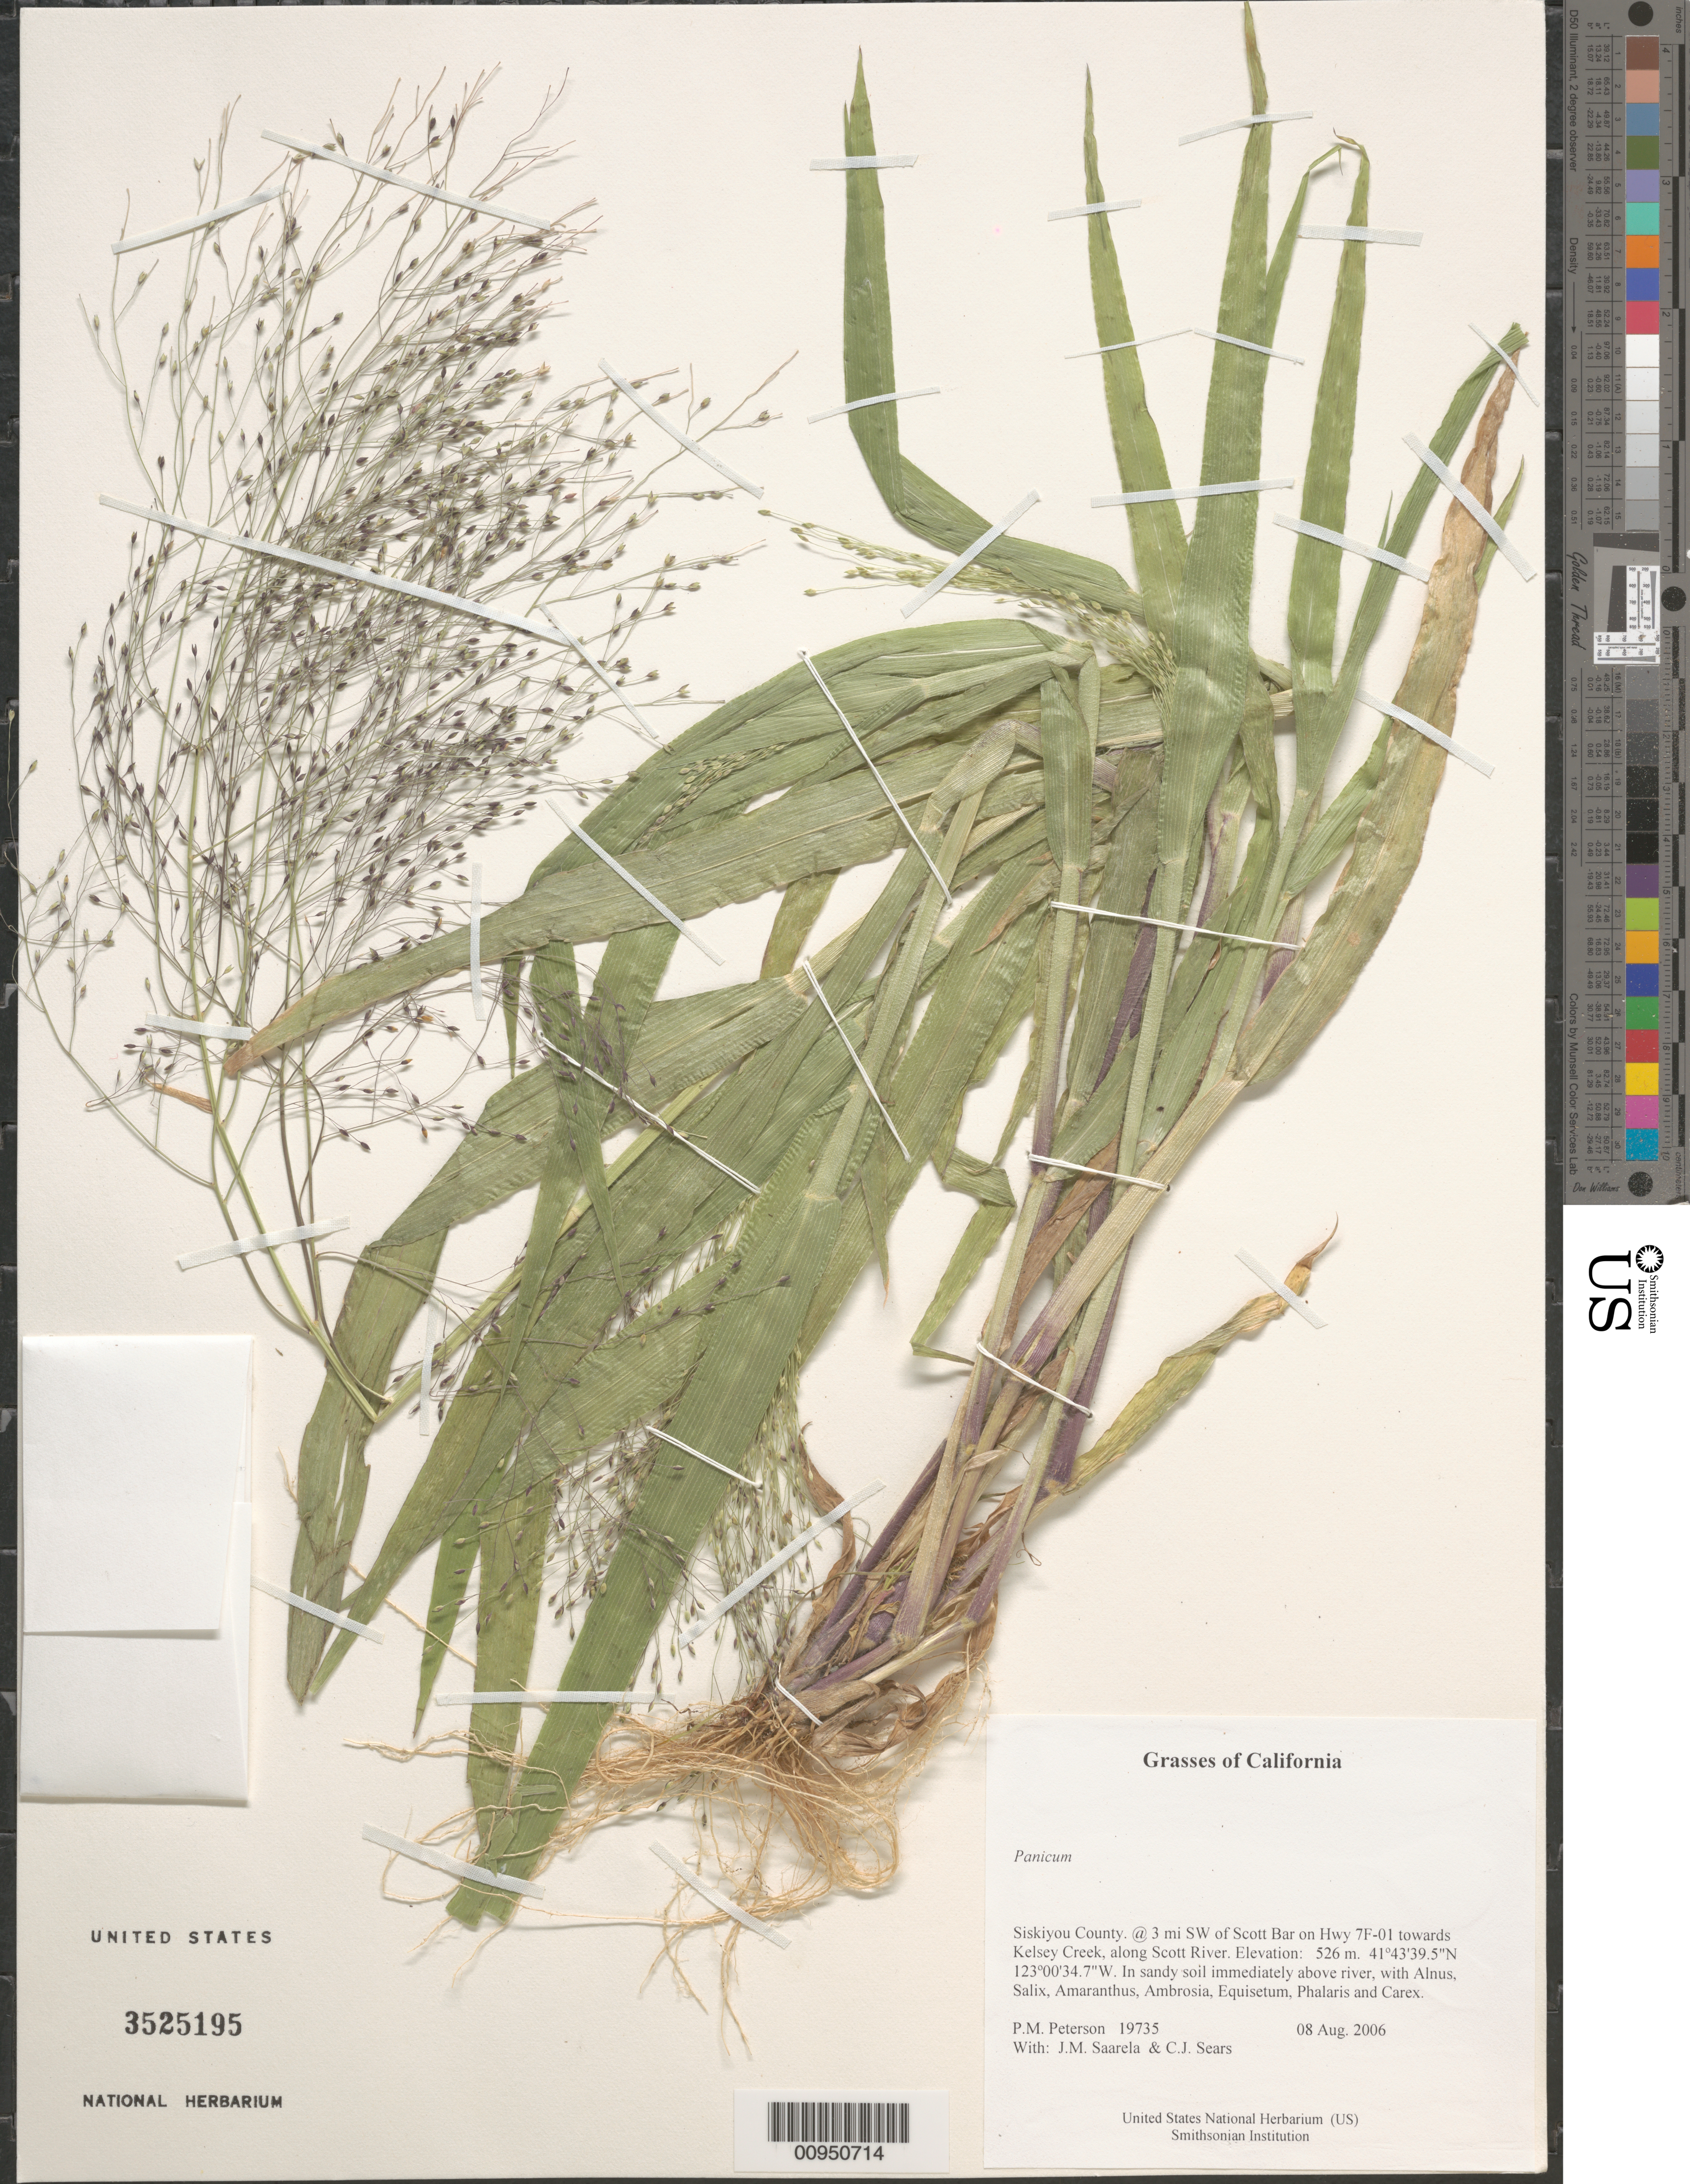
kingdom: Plantae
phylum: Tracheophyta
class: Liliopsida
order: Poales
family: Poaceae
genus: Panicum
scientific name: Panicum sp.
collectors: P. M. Peterson, J. Saarela & C. Sears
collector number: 19735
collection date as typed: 08 Aug 2006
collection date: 2006-08-08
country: United States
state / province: California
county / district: Siskiyou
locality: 3 mi SW of Scott Bar on Hwy 7F-01 towards Kelsey Creek, along Scott River.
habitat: In sandy soil immediately above river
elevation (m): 526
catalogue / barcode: US 3525195